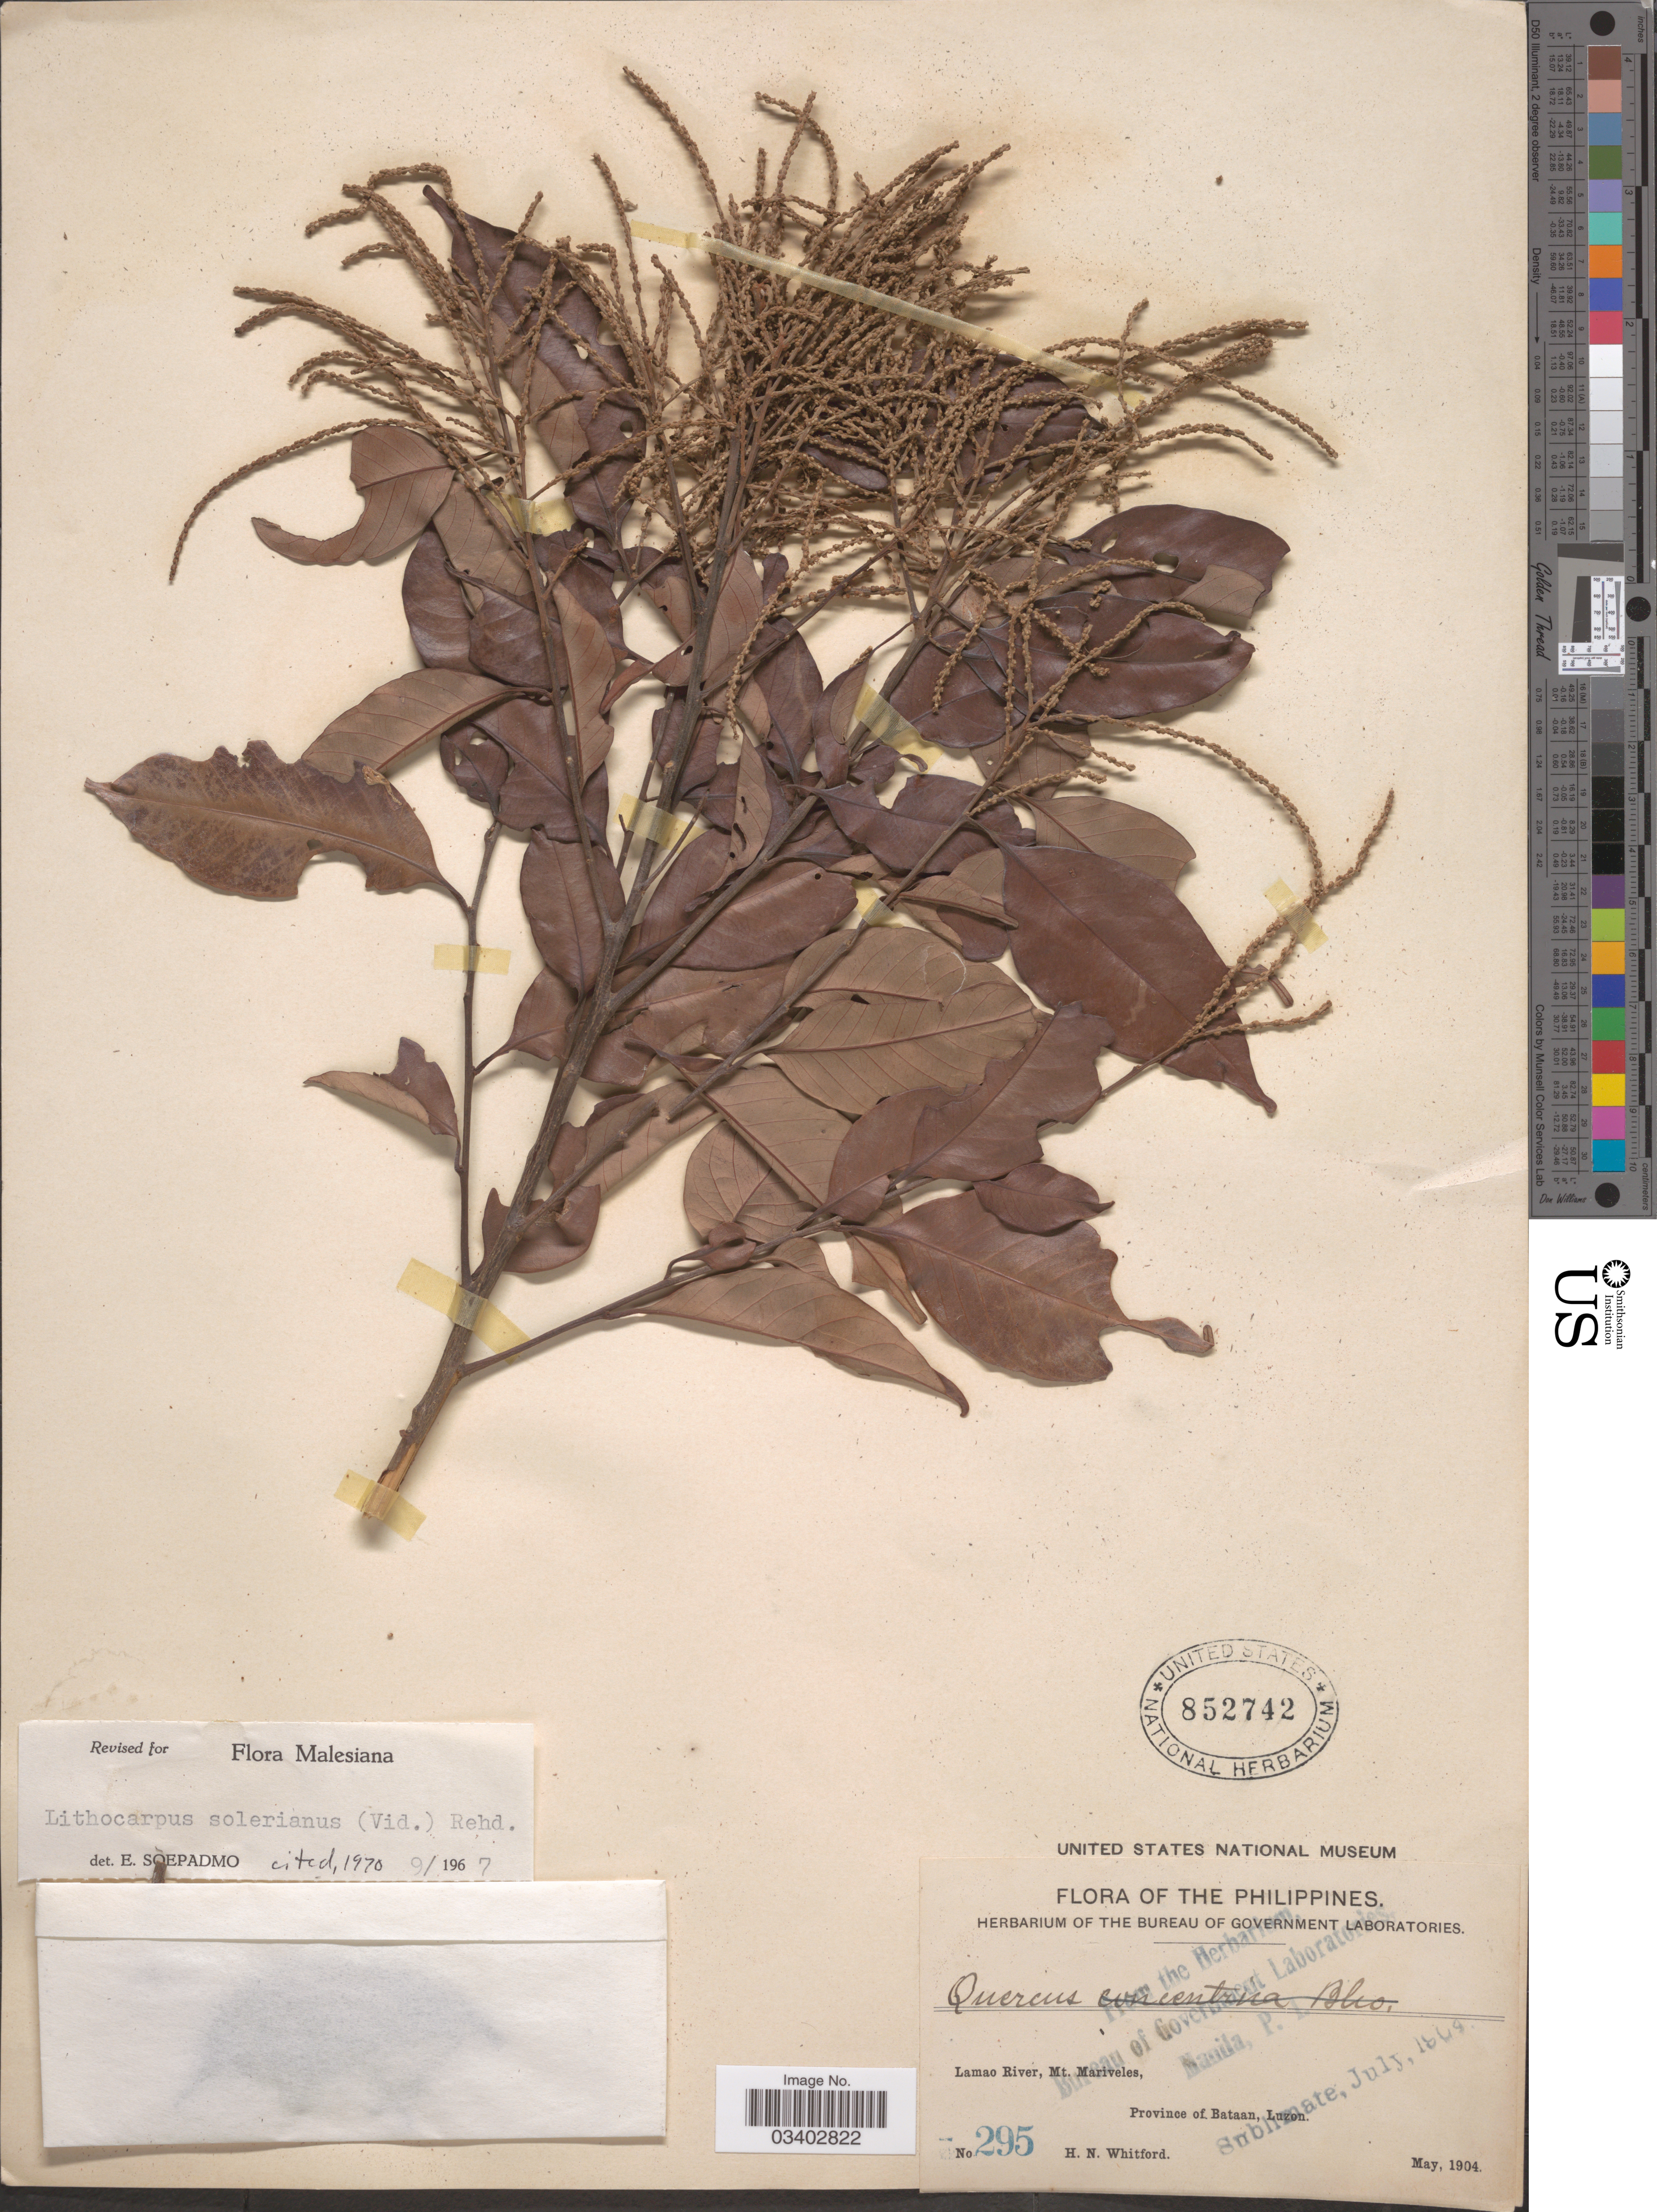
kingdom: Plantae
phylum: Tracheophyta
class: Magnoliopsida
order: Fagales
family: Fagaceae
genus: Lithocarpus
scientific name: Lithocarpus solerianus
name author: (Vidal) Rehder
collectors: H. N. Whitford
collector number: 295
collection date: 1904-05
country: Philippines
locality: Lamao River, Mt. Mariveles, Province of Bataan, Luzon.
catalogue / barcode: US 852742